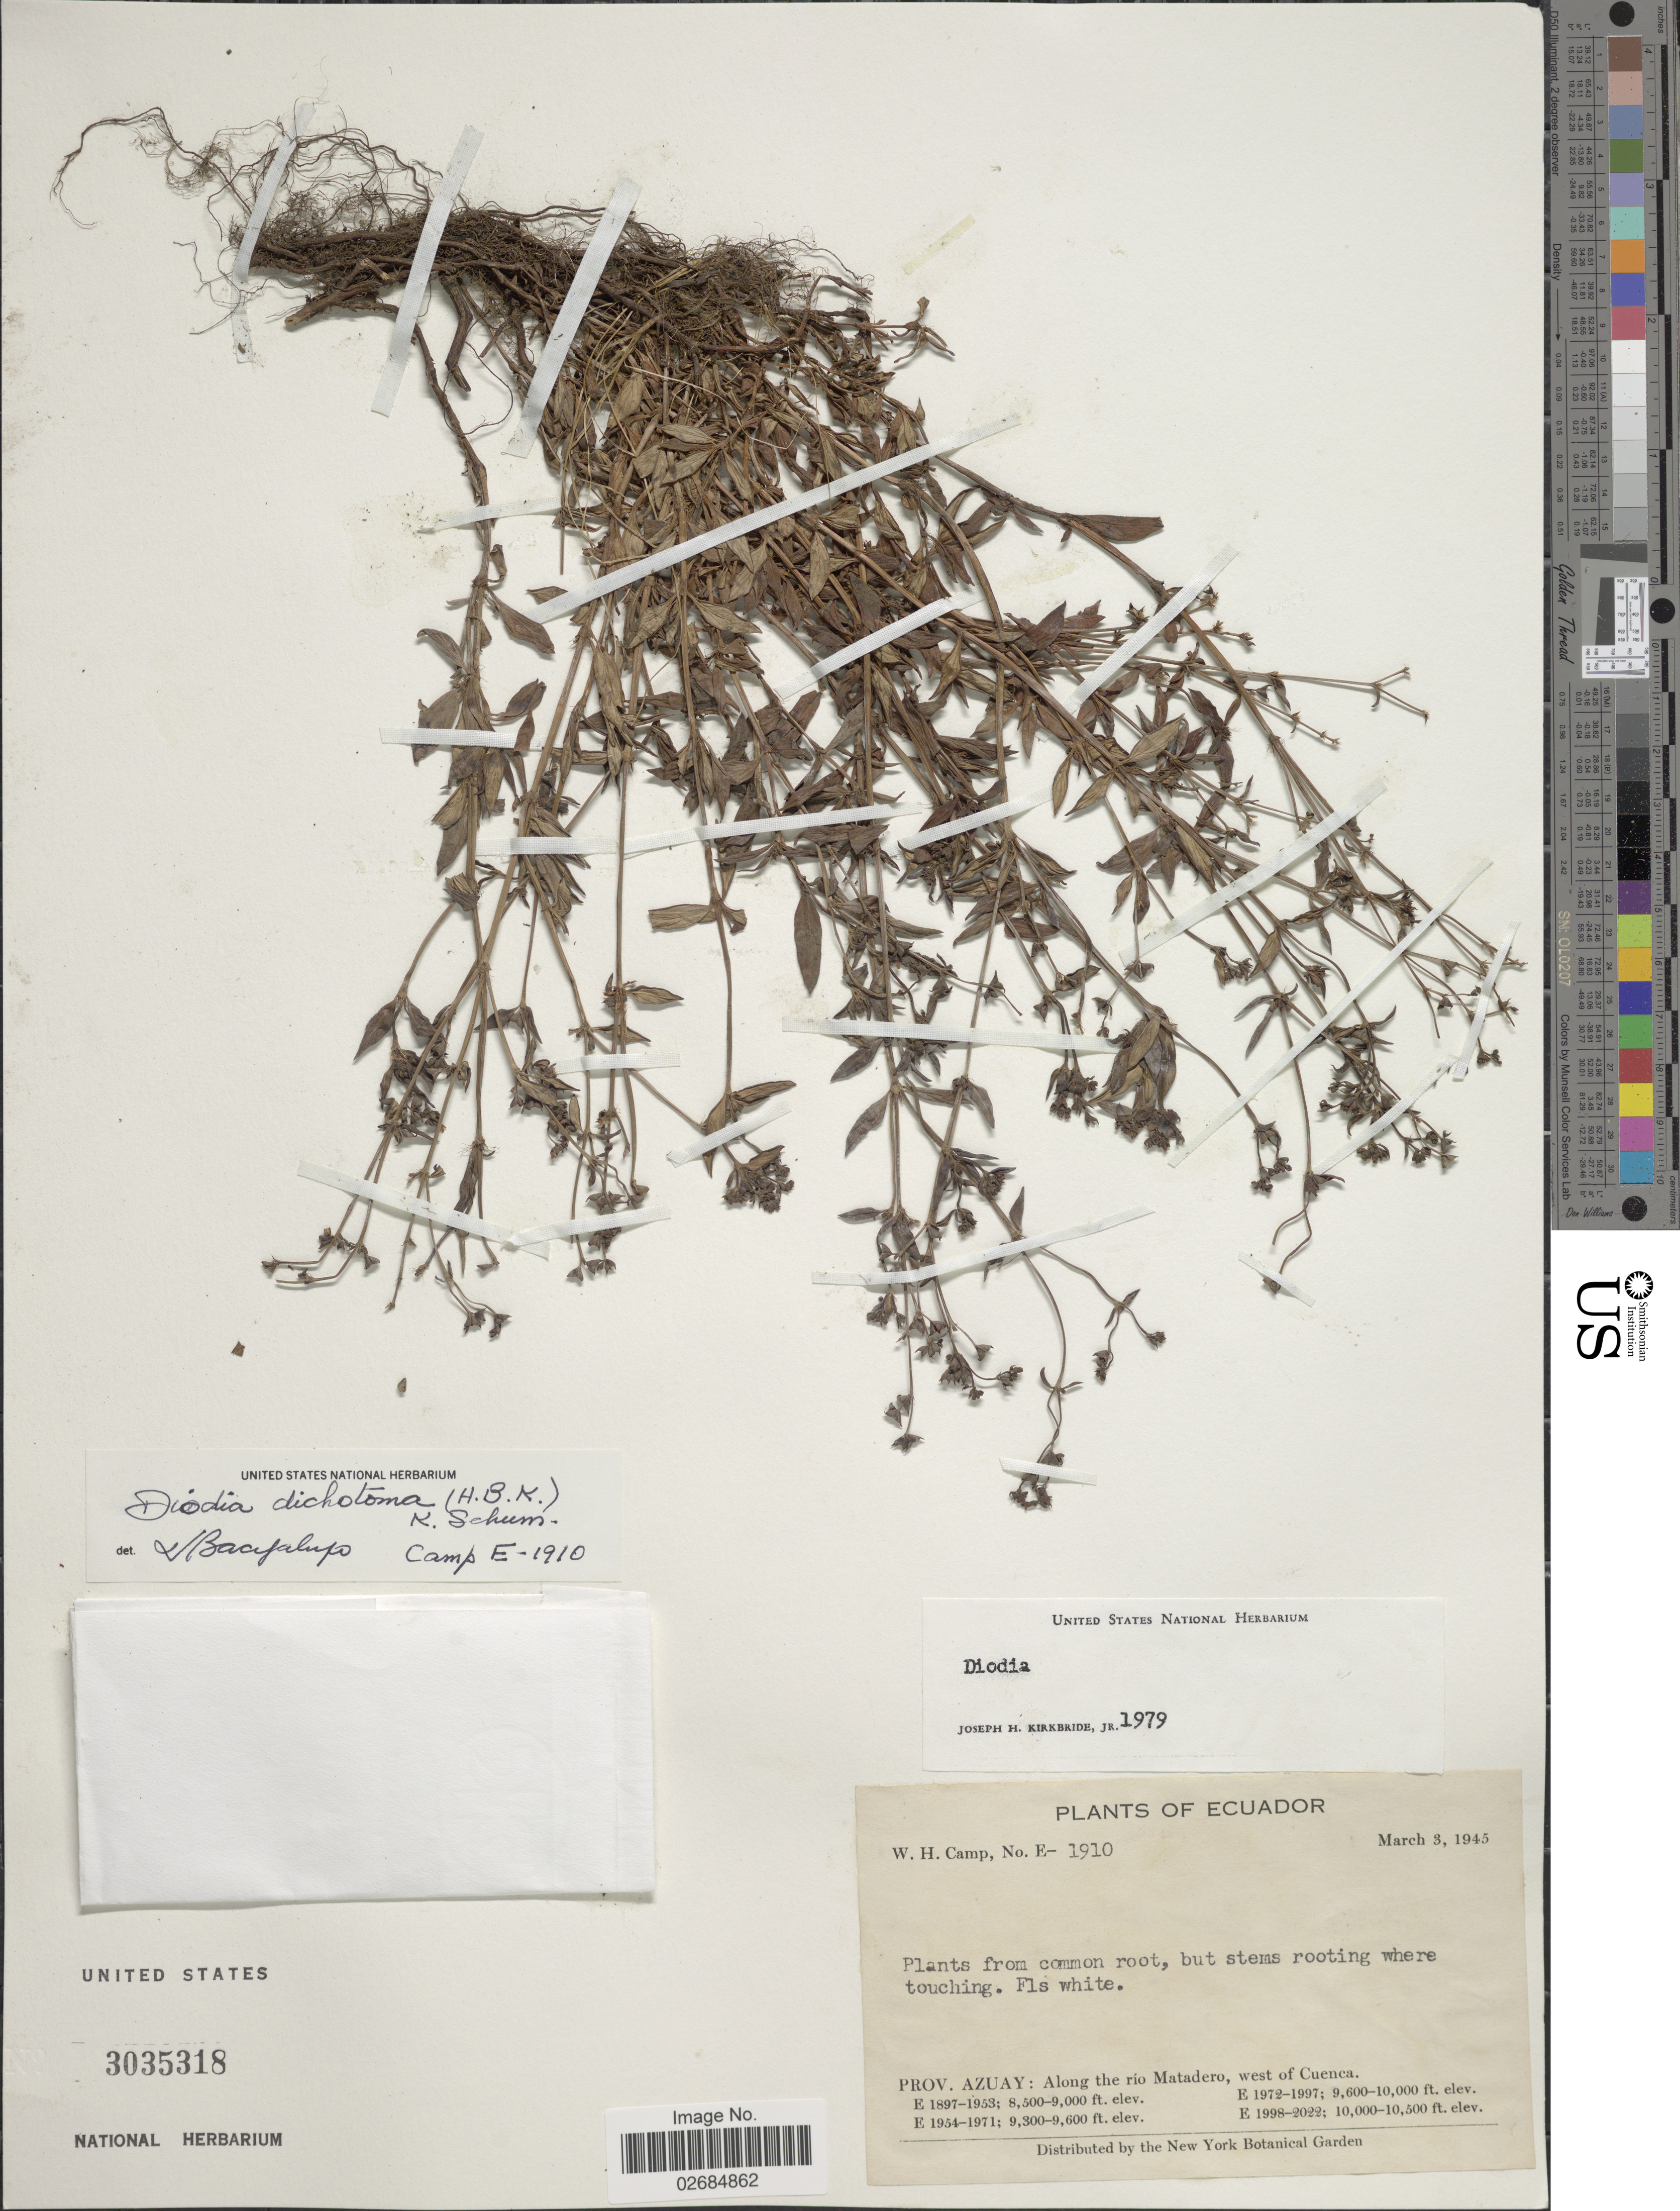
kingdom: Plantae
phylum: Tracheophyta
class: Magnoliopsida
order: Gentianales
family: Rubiaceae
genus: Galianthe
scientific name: Galianthe dichotoma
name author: (Willd.) E.L. Cabral & Bacigalupo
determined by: Kirkbride, J. H.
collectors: W. H. Camp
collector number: E-1910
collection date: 1945-03-03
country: Ecuador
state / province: Azuay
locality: Along the río Matadero, west of Cuenca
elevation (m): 2591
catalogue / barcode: US 3035318